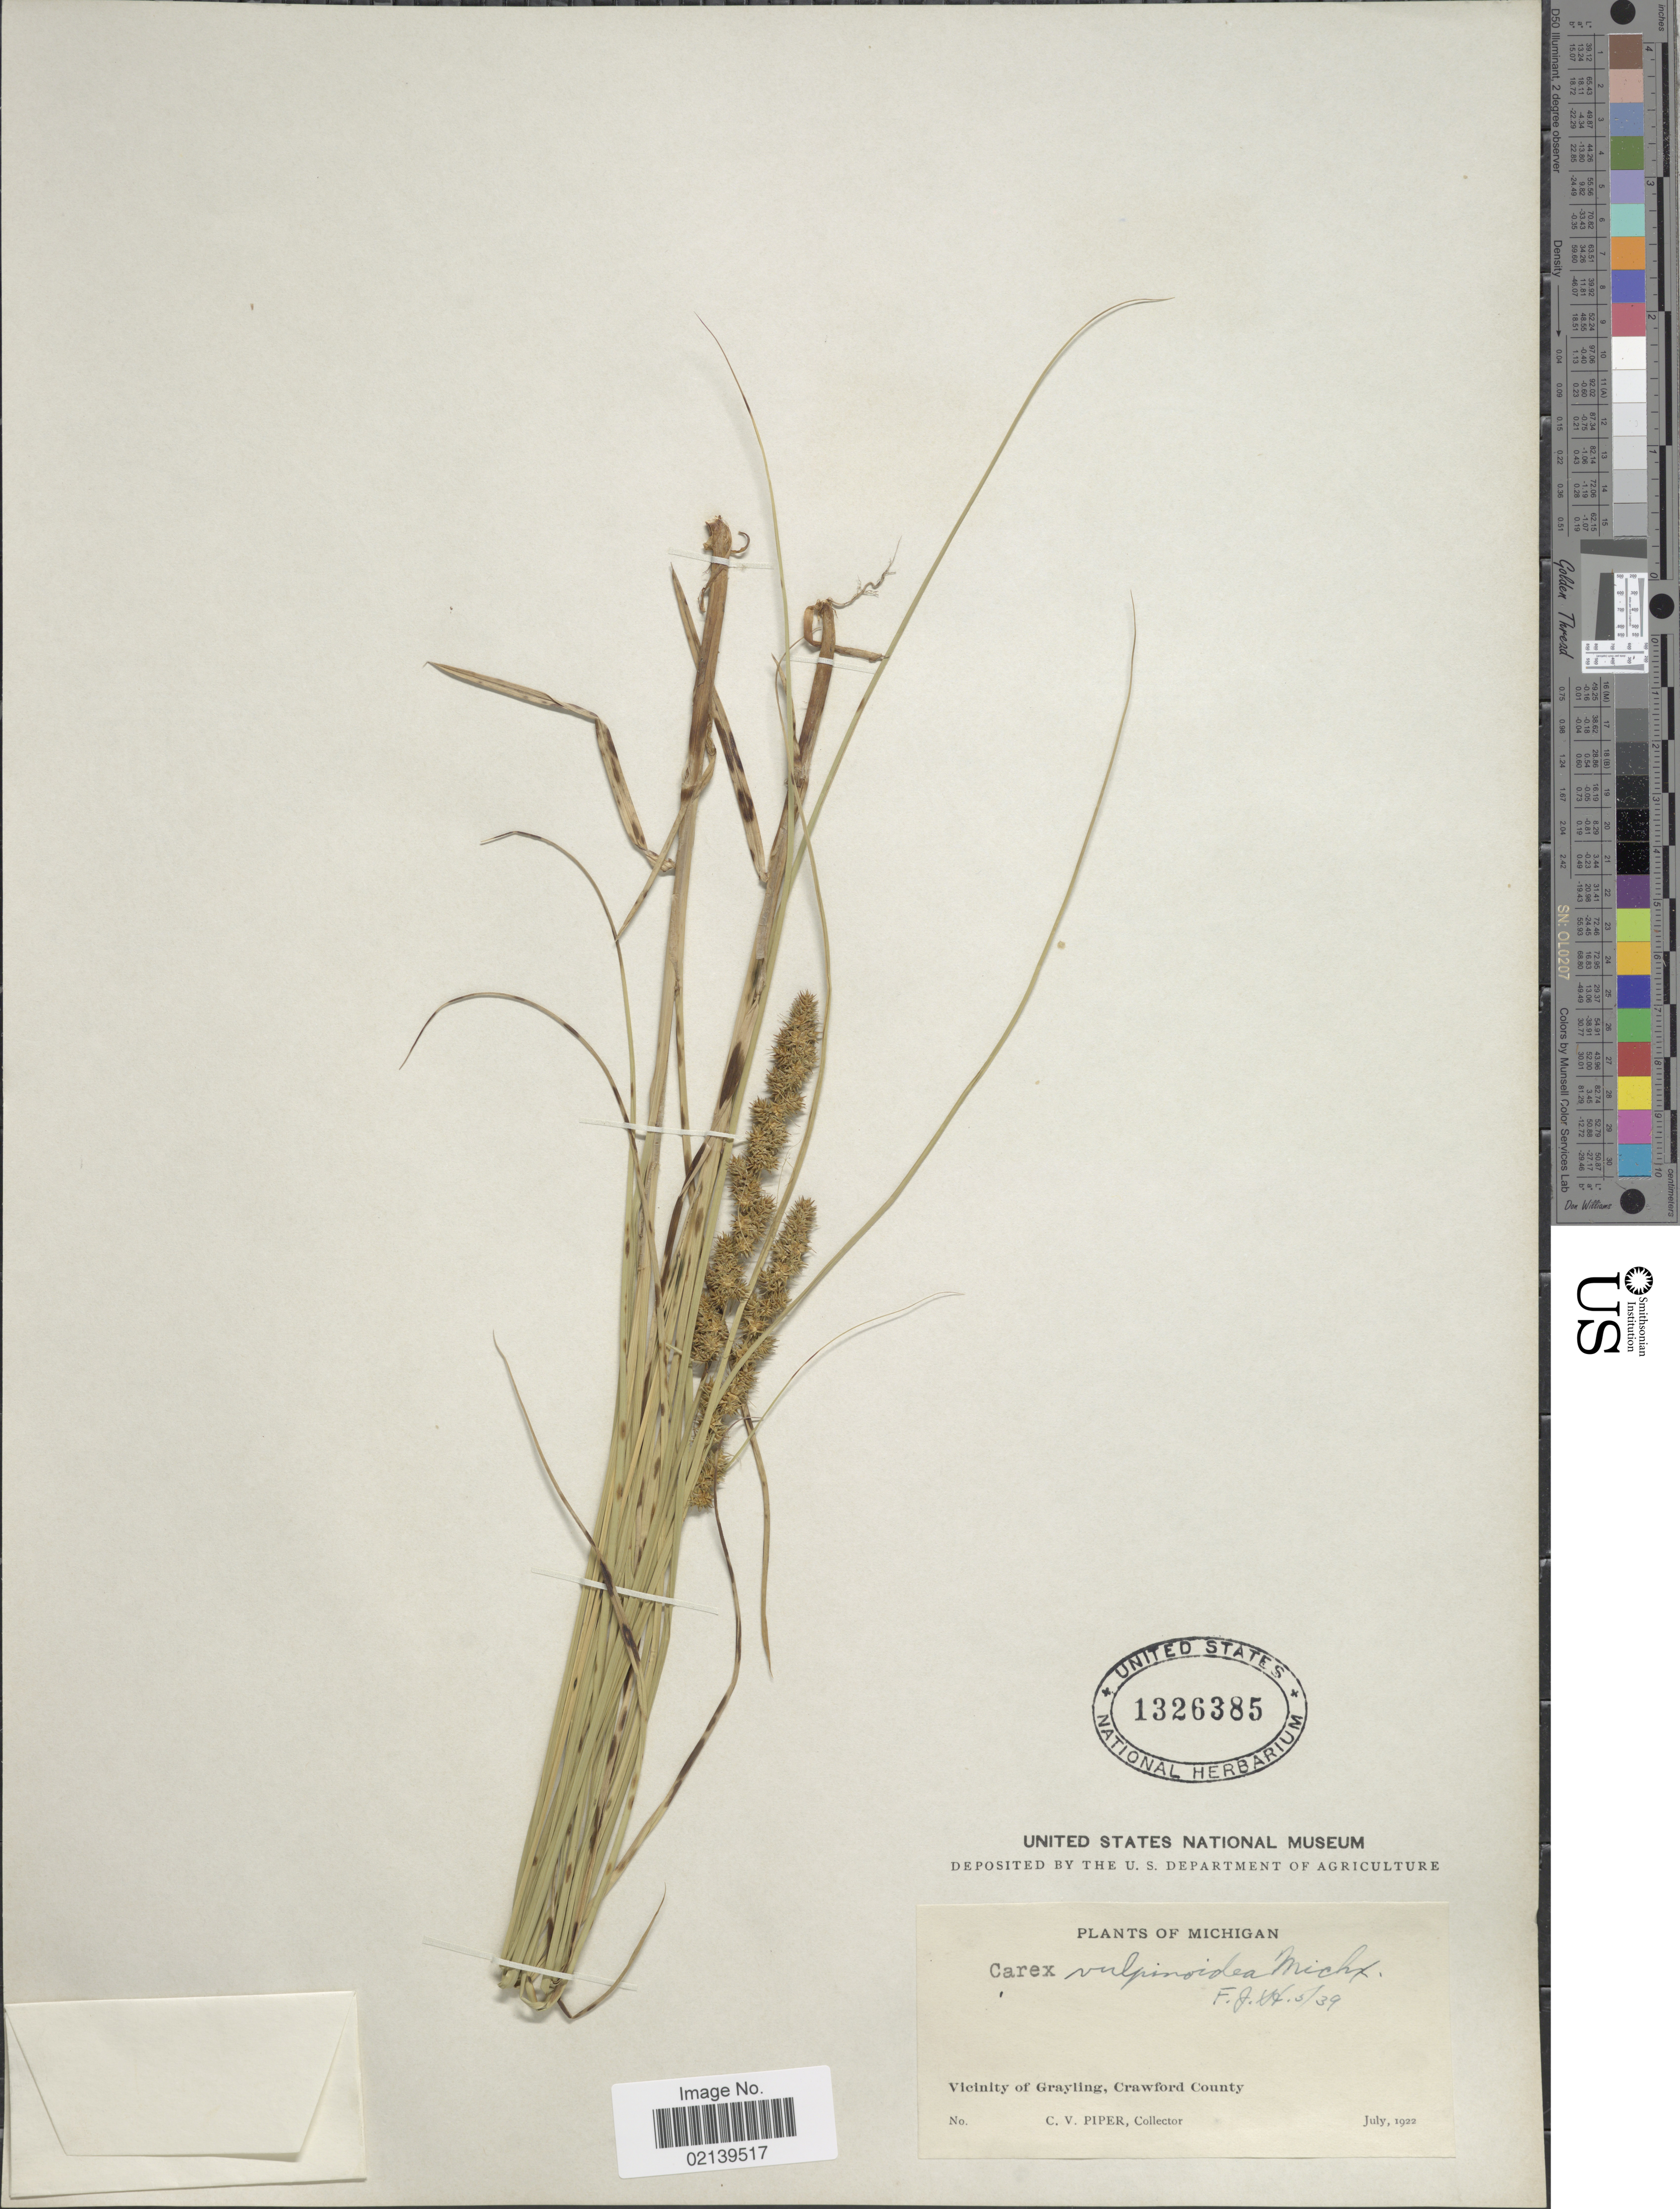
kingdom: Plantae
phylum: Tracheophyta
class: Liliopsida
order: Poales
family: Cyperaceae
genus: Carex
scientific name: Carex vulpinoidea Michx.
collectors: C. V. Piper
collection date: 1922-07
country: United States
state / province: Michigan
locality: Vicinity of Grayling, Crawford County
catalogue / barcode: US 1326385